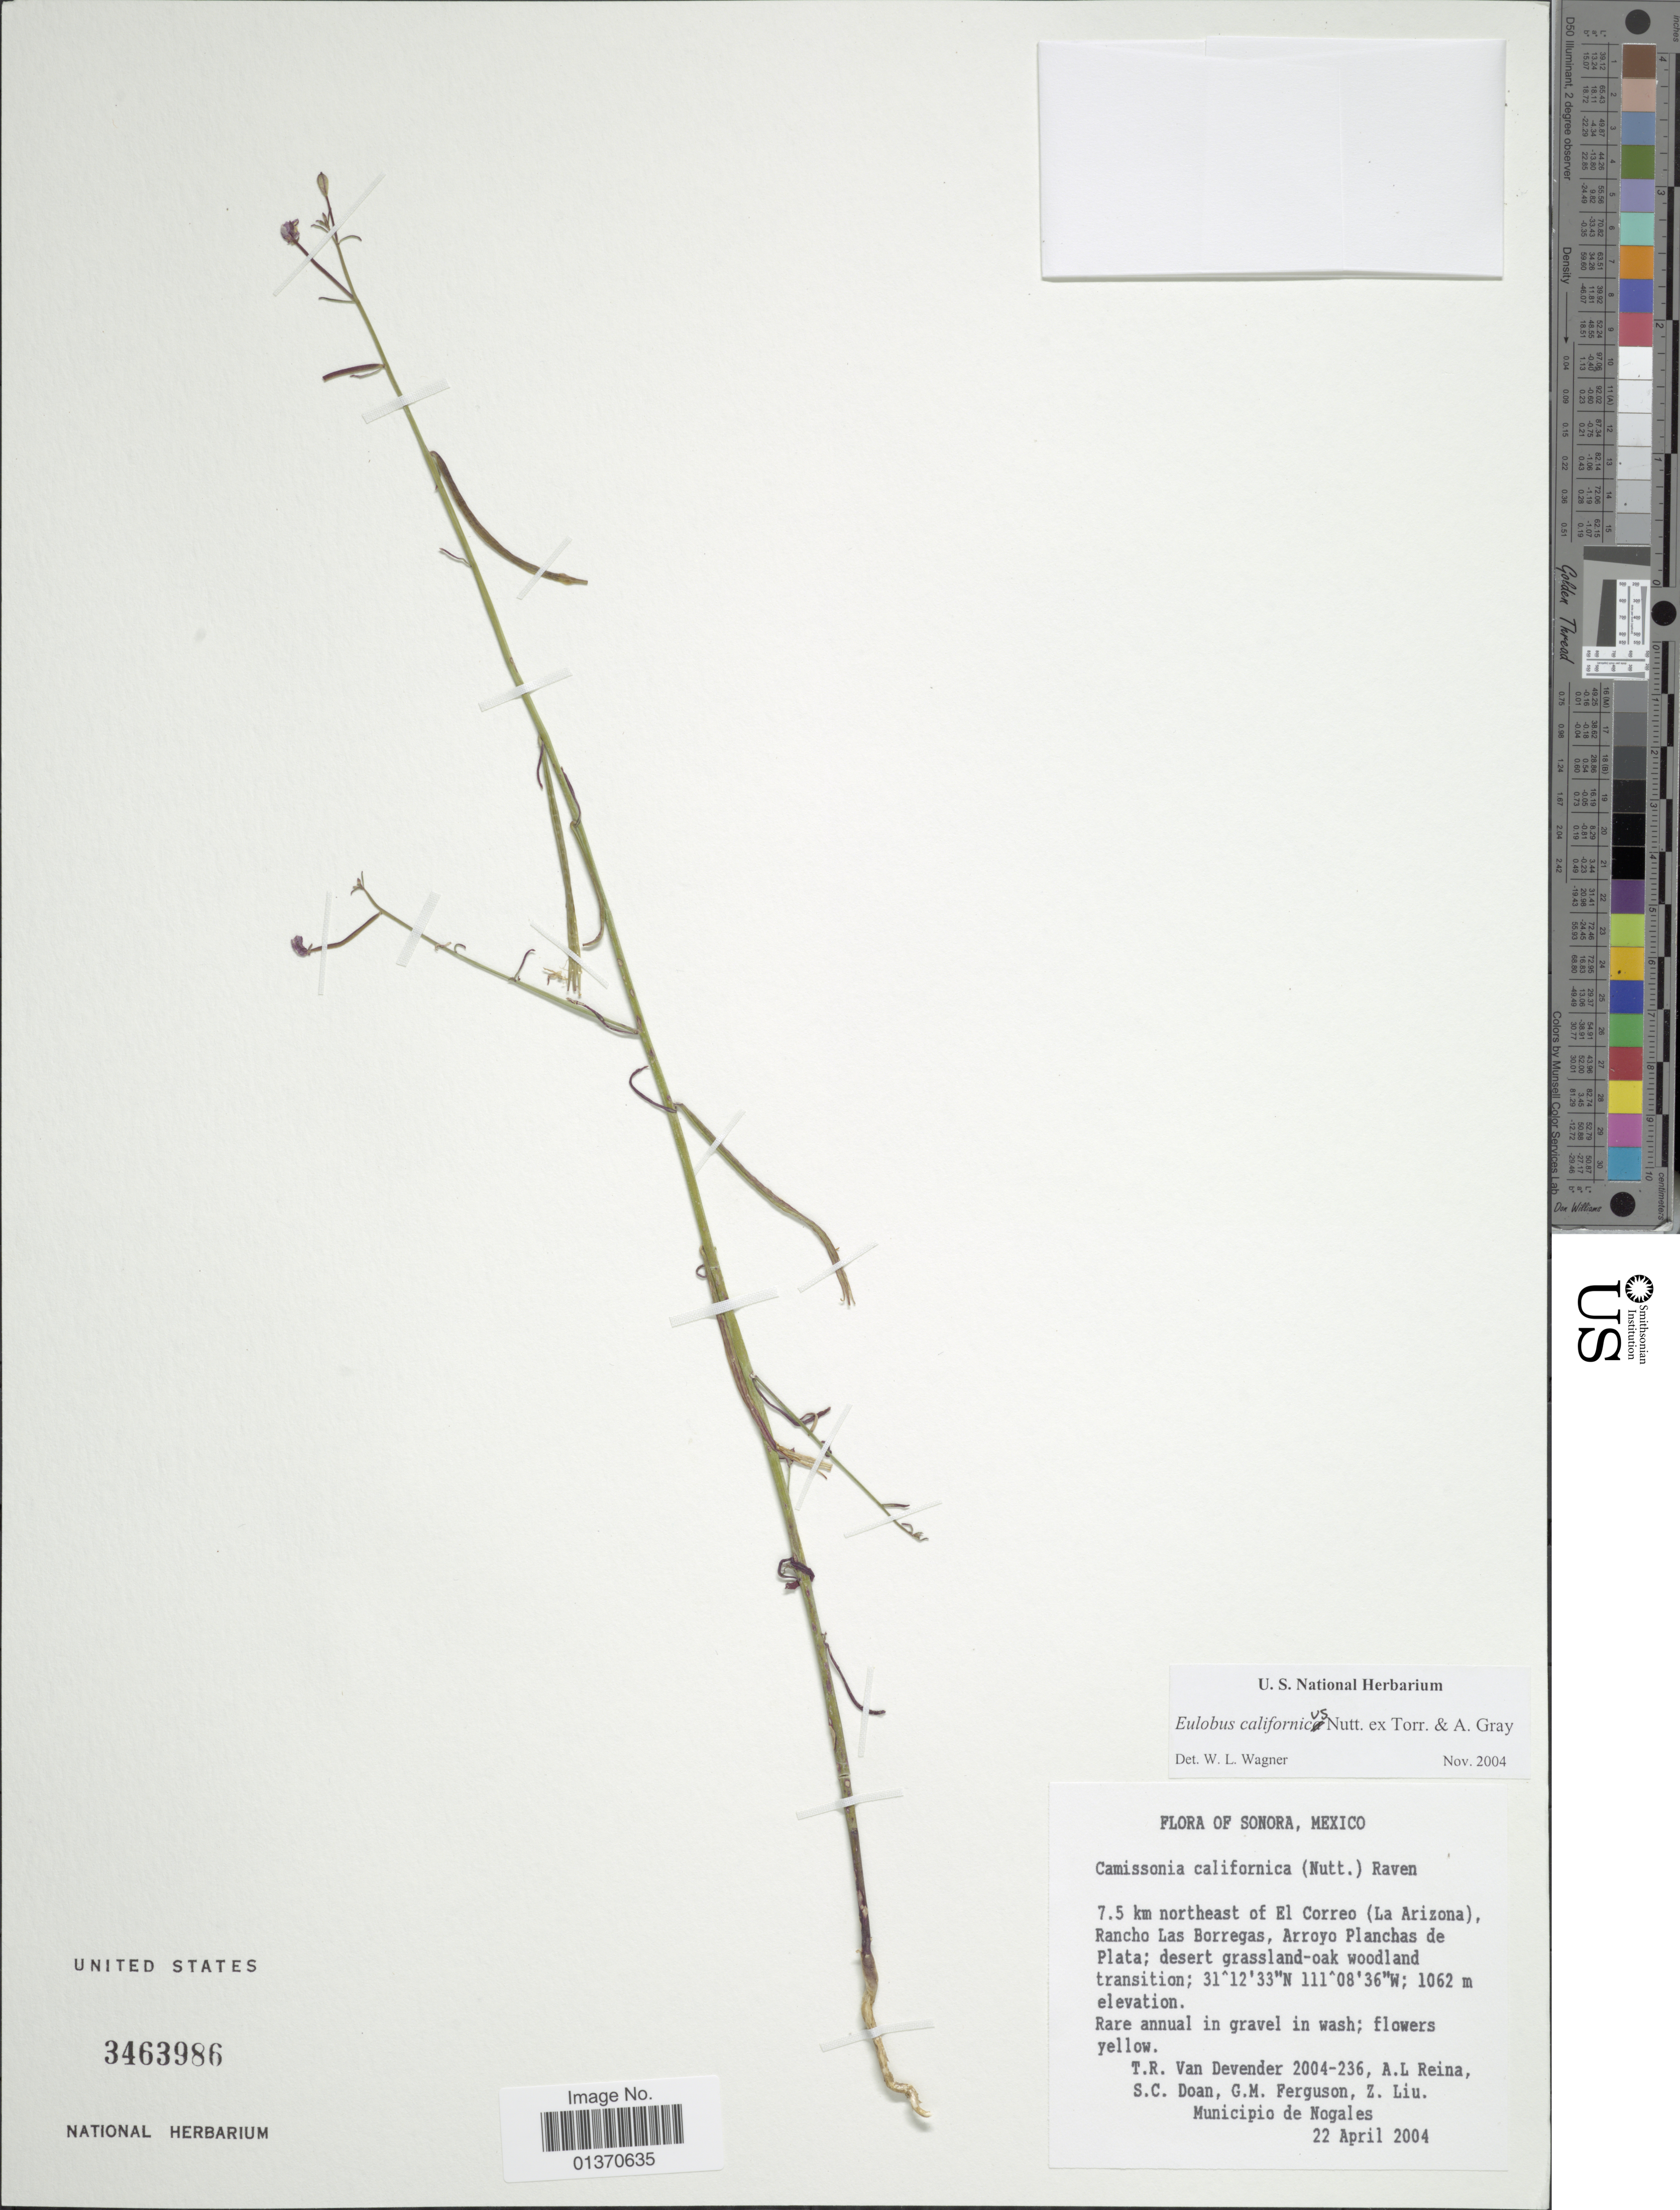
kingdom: Plantae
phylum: Tracheophyta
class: Magnoliopsida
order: Myrtales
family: Onagraceae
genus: Eulobus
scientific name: Eulobus californicus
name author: Nutt. ex Torr. & A. Gray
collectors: T. R. Van Devender, A. L. Reina G., S. Doan, G. Ferguson & et al.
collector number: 2004-236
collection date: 2004-04-22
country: Mexico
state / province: Sonora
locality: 7.5 km northeast of El Correo (La Arizona), Rancho Las Borregas, Arroyo Planchas de Plata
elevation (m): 1062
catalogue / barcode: US 3463986